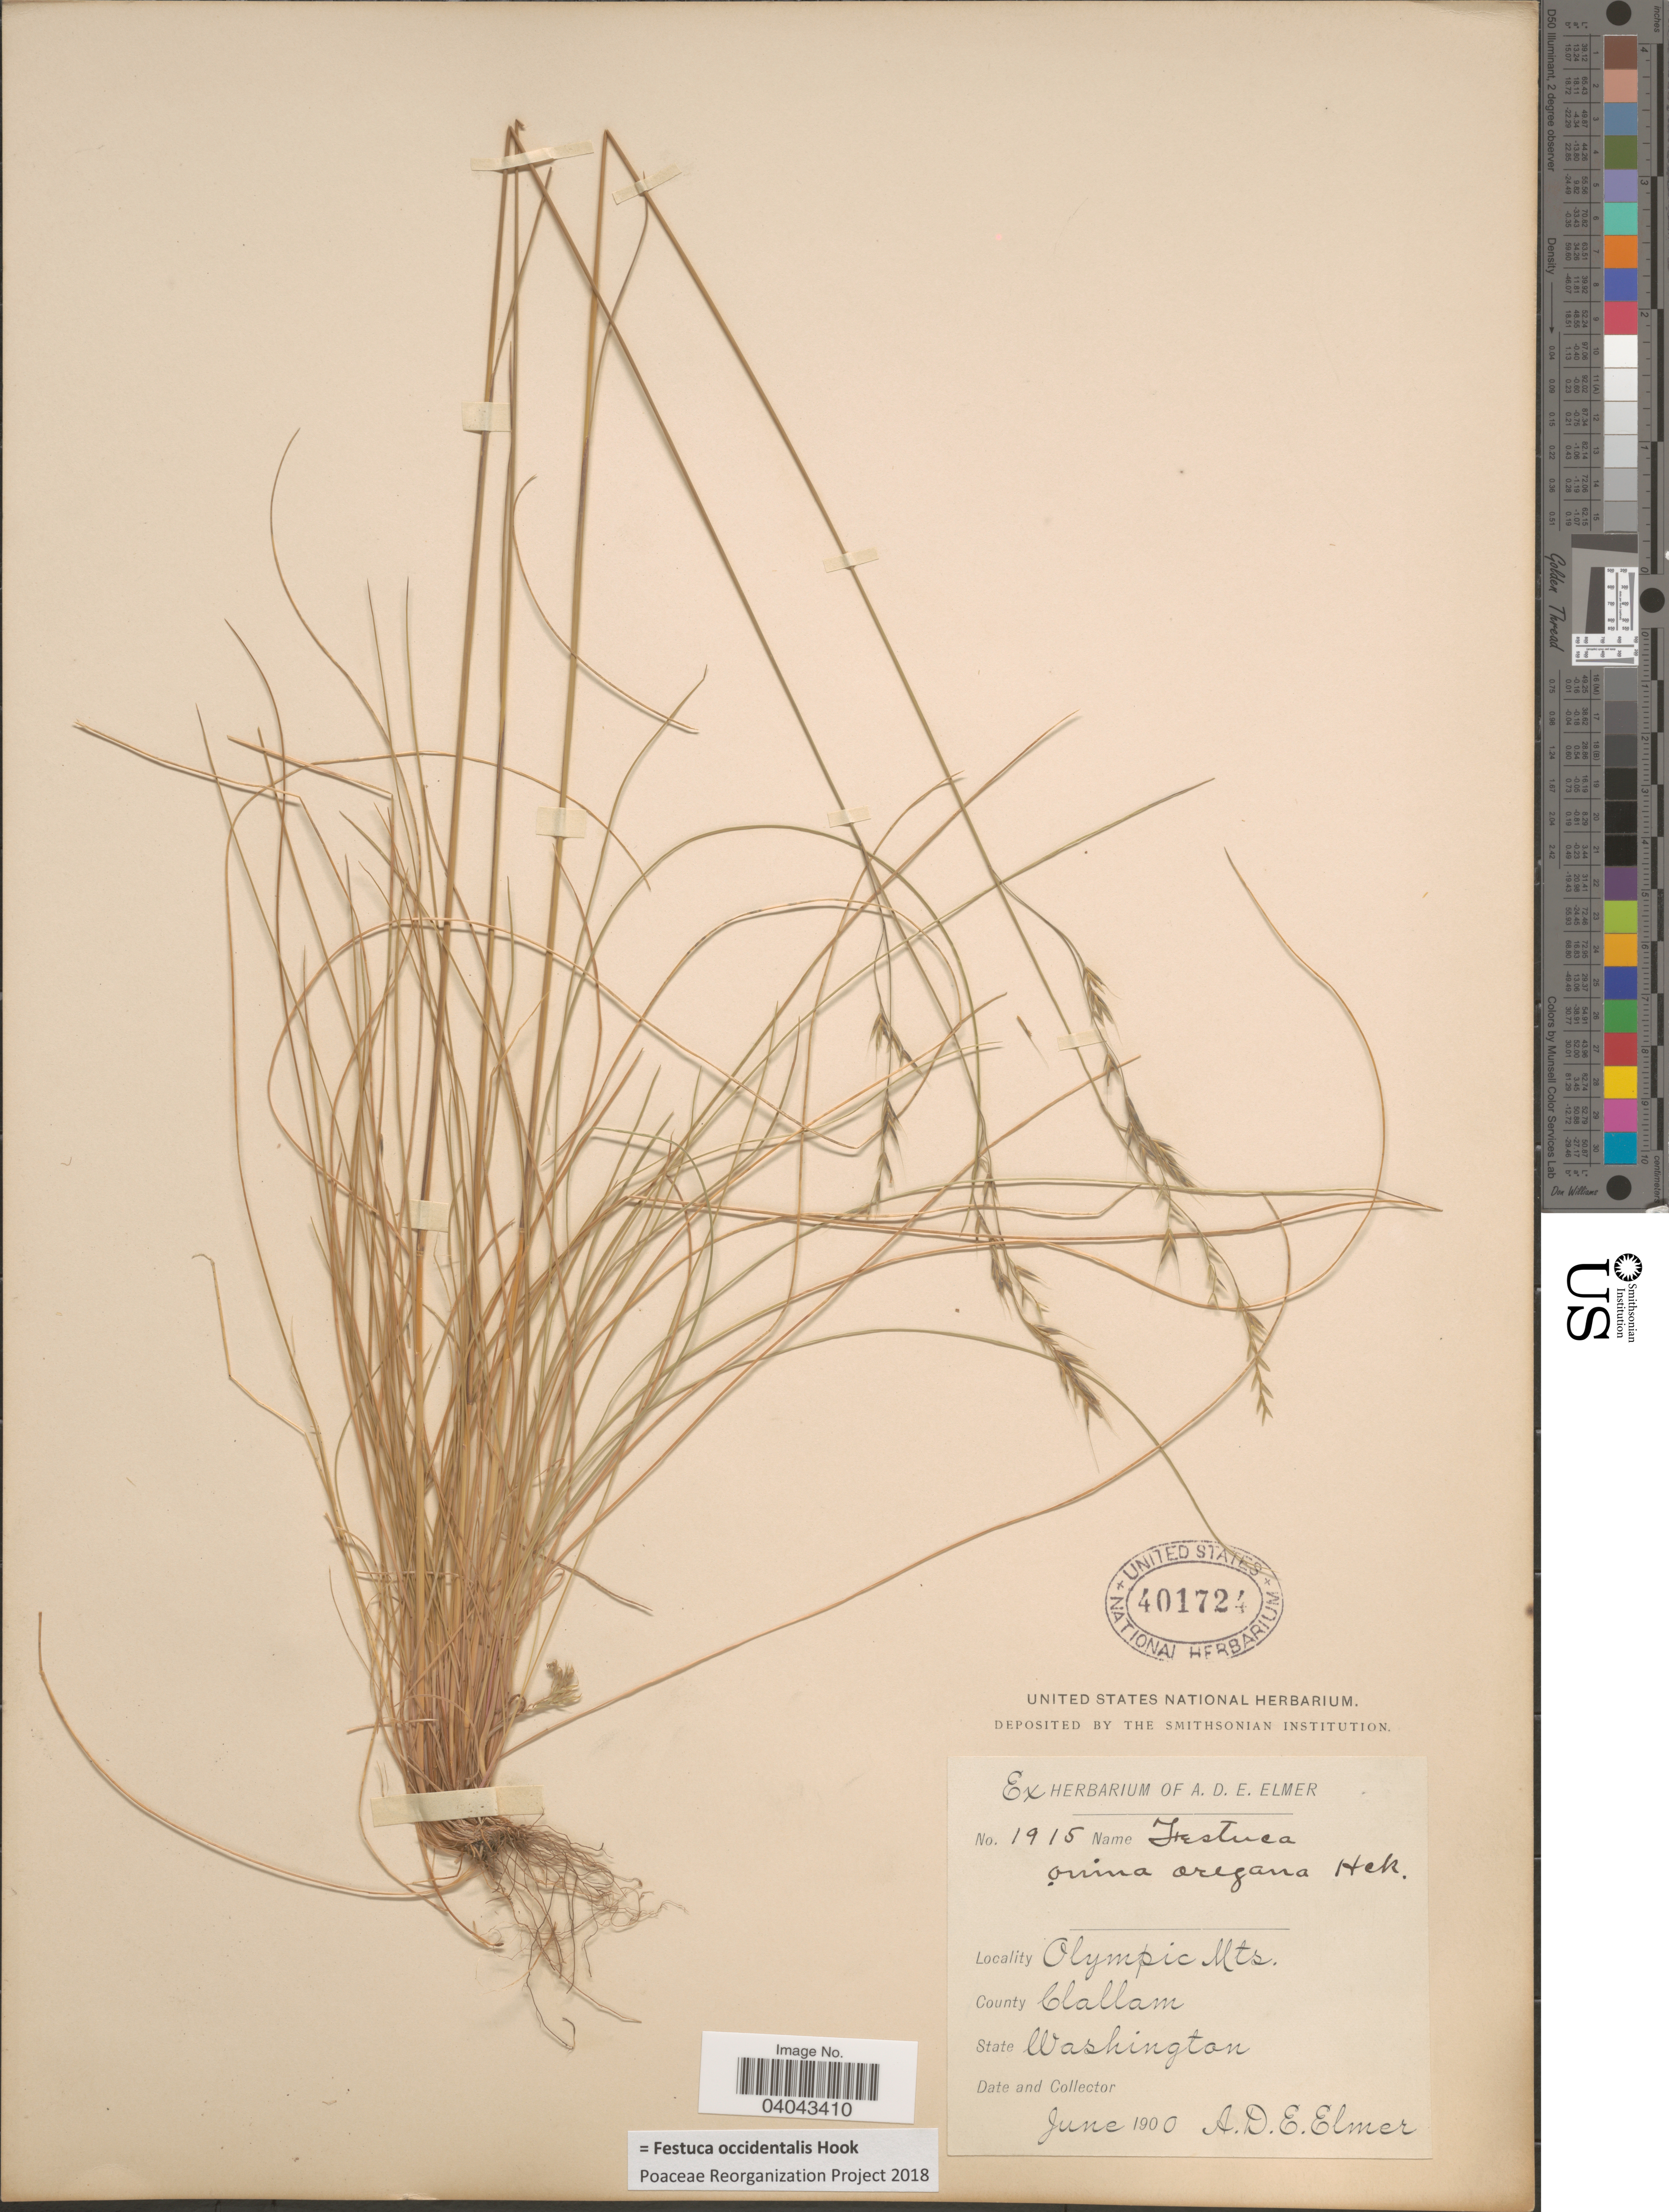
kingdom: Plantae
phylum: Tracheophyta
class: Liliopsida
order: Poales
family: Poaceae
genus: Festuca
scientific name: Festuca occidentalis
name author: Hook.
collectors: A. D. E. Elmer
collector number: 1915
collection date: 1900-06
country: United States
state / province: Washington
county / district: Clallam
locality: Olympic Mts. County Clallam.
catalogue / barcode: US 401724